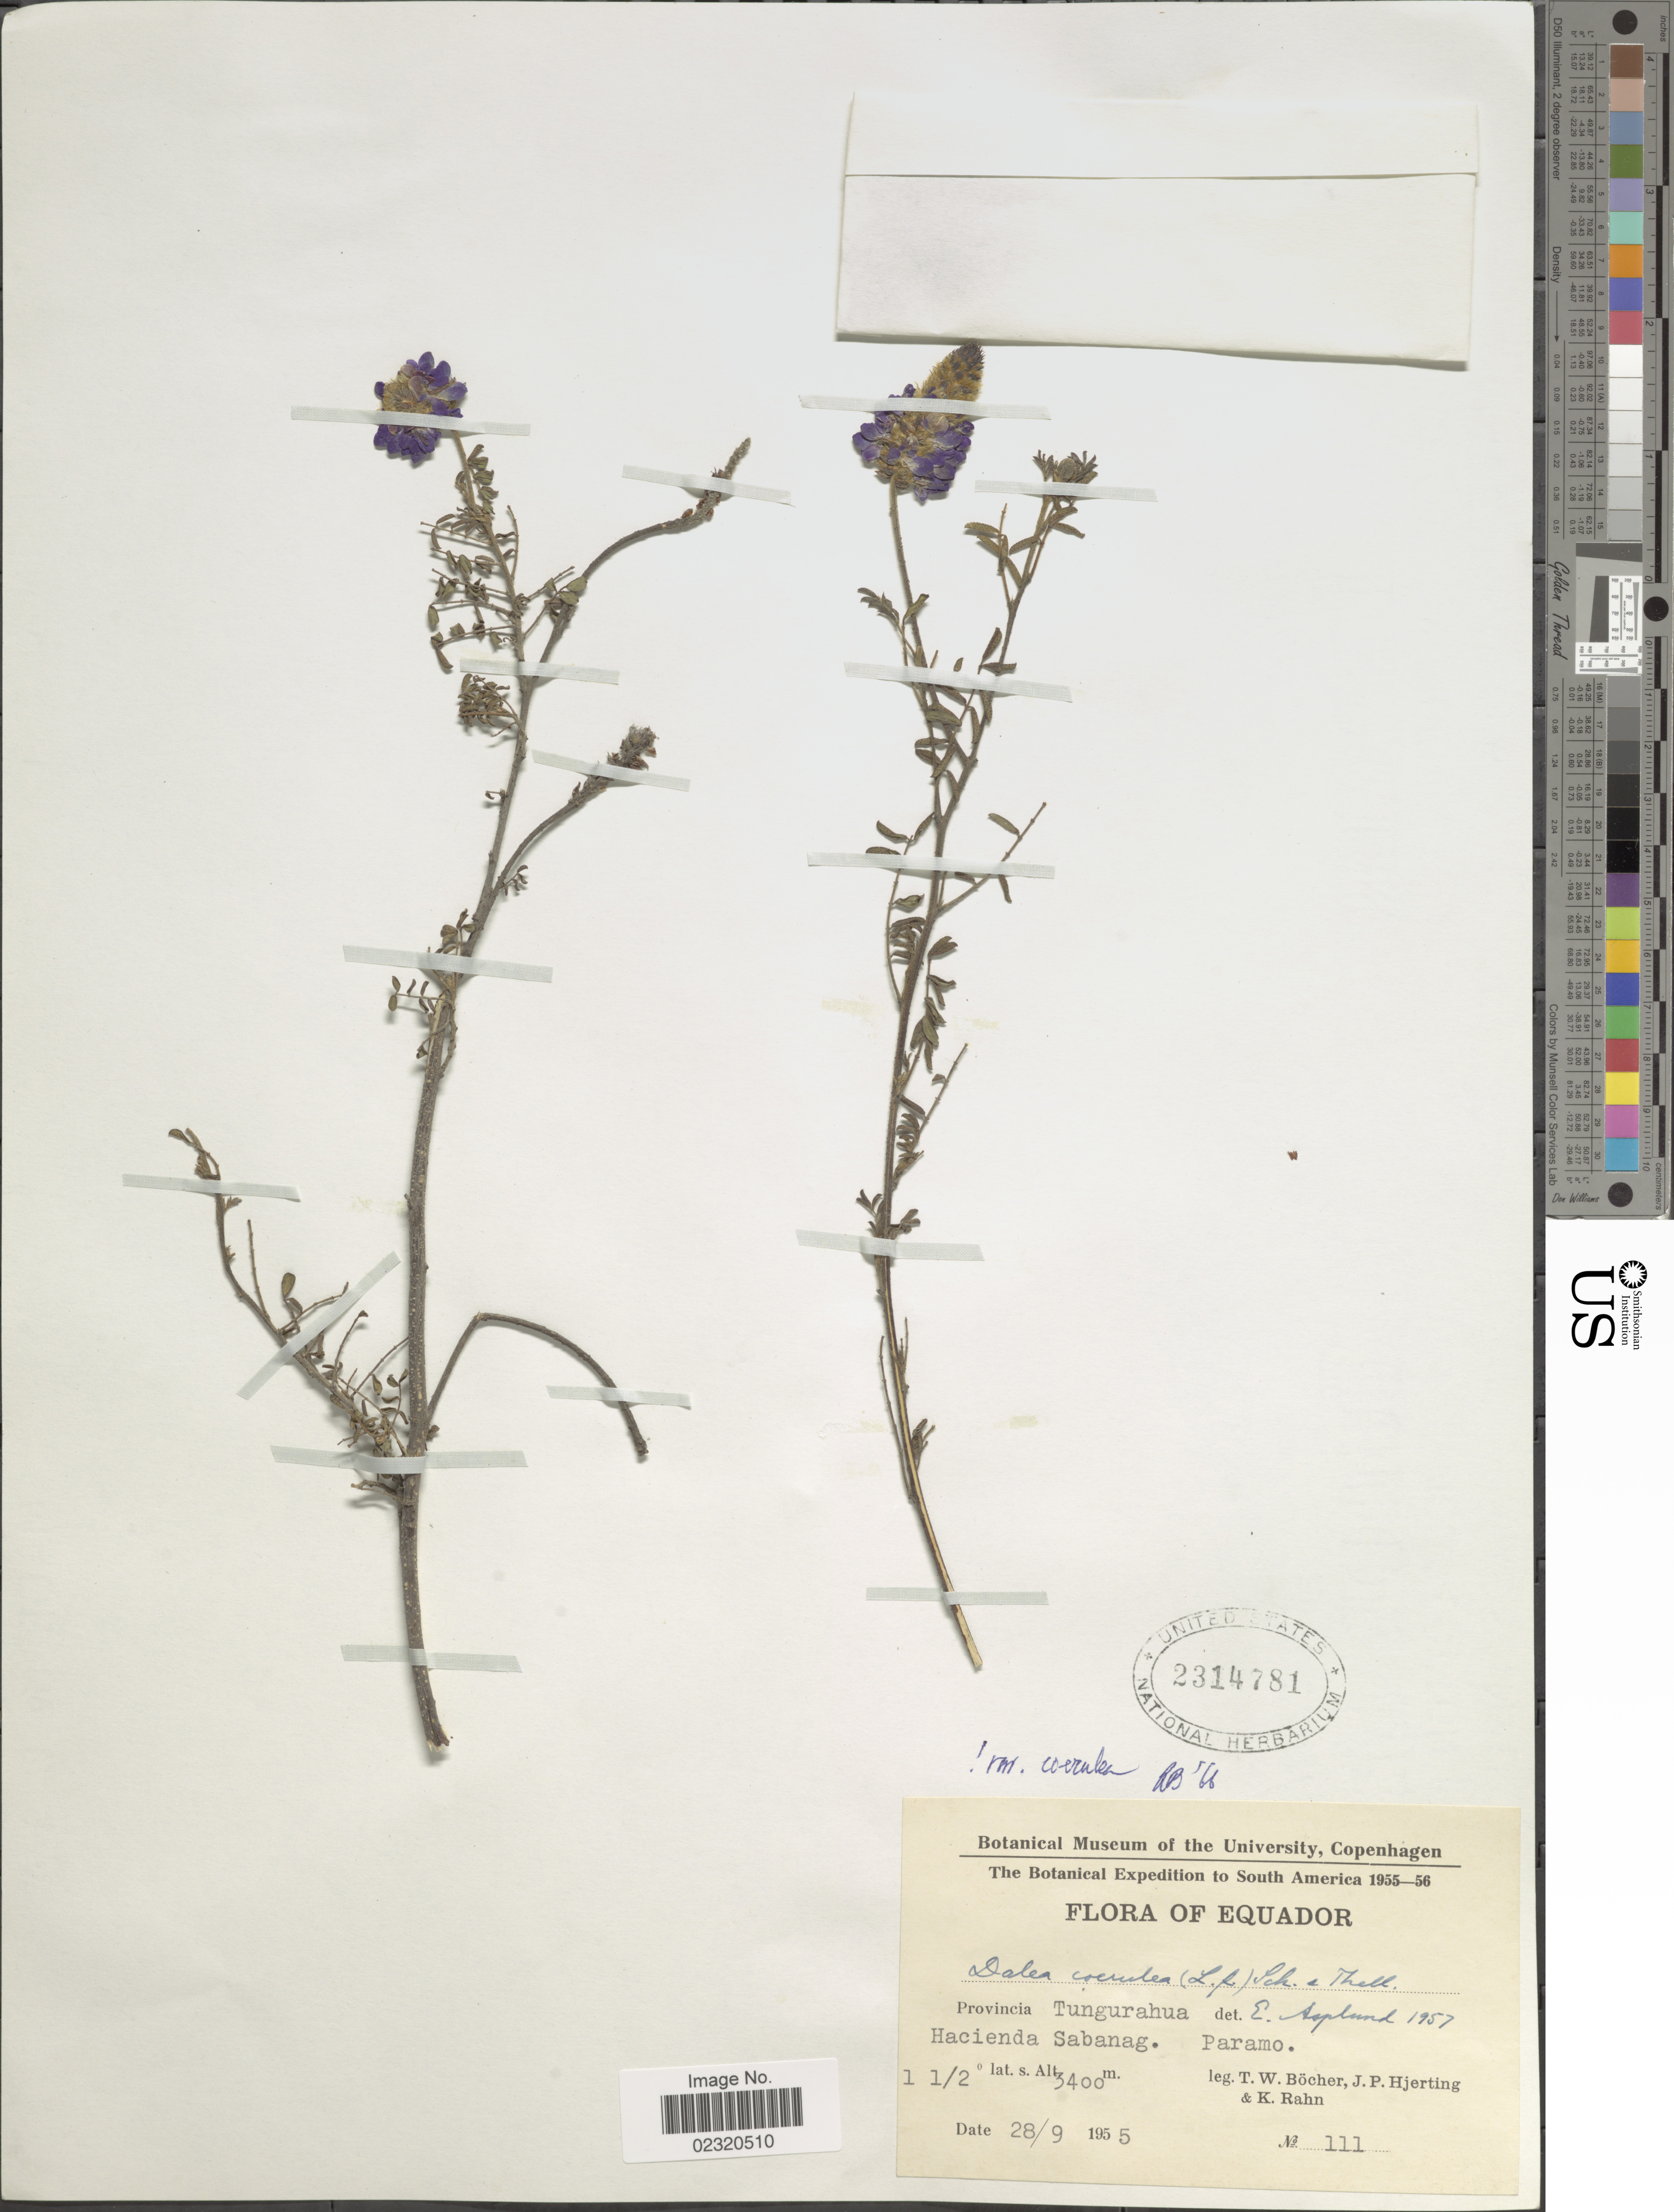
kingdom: Plantae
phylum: Tracheophyta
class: Magnoliopsida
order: Fabales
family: Fabaceae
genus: Dalea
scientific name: Dalea coerulea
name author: (L. f.) Schinz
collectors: T. Böcher, J. P. Hjerting & K. Rahn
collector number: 111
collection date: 1955-09-28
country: Ecuador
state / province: Tungurahua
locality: Hacienda Sabanag, Paramo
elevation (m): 3400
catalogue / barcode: US 2314781